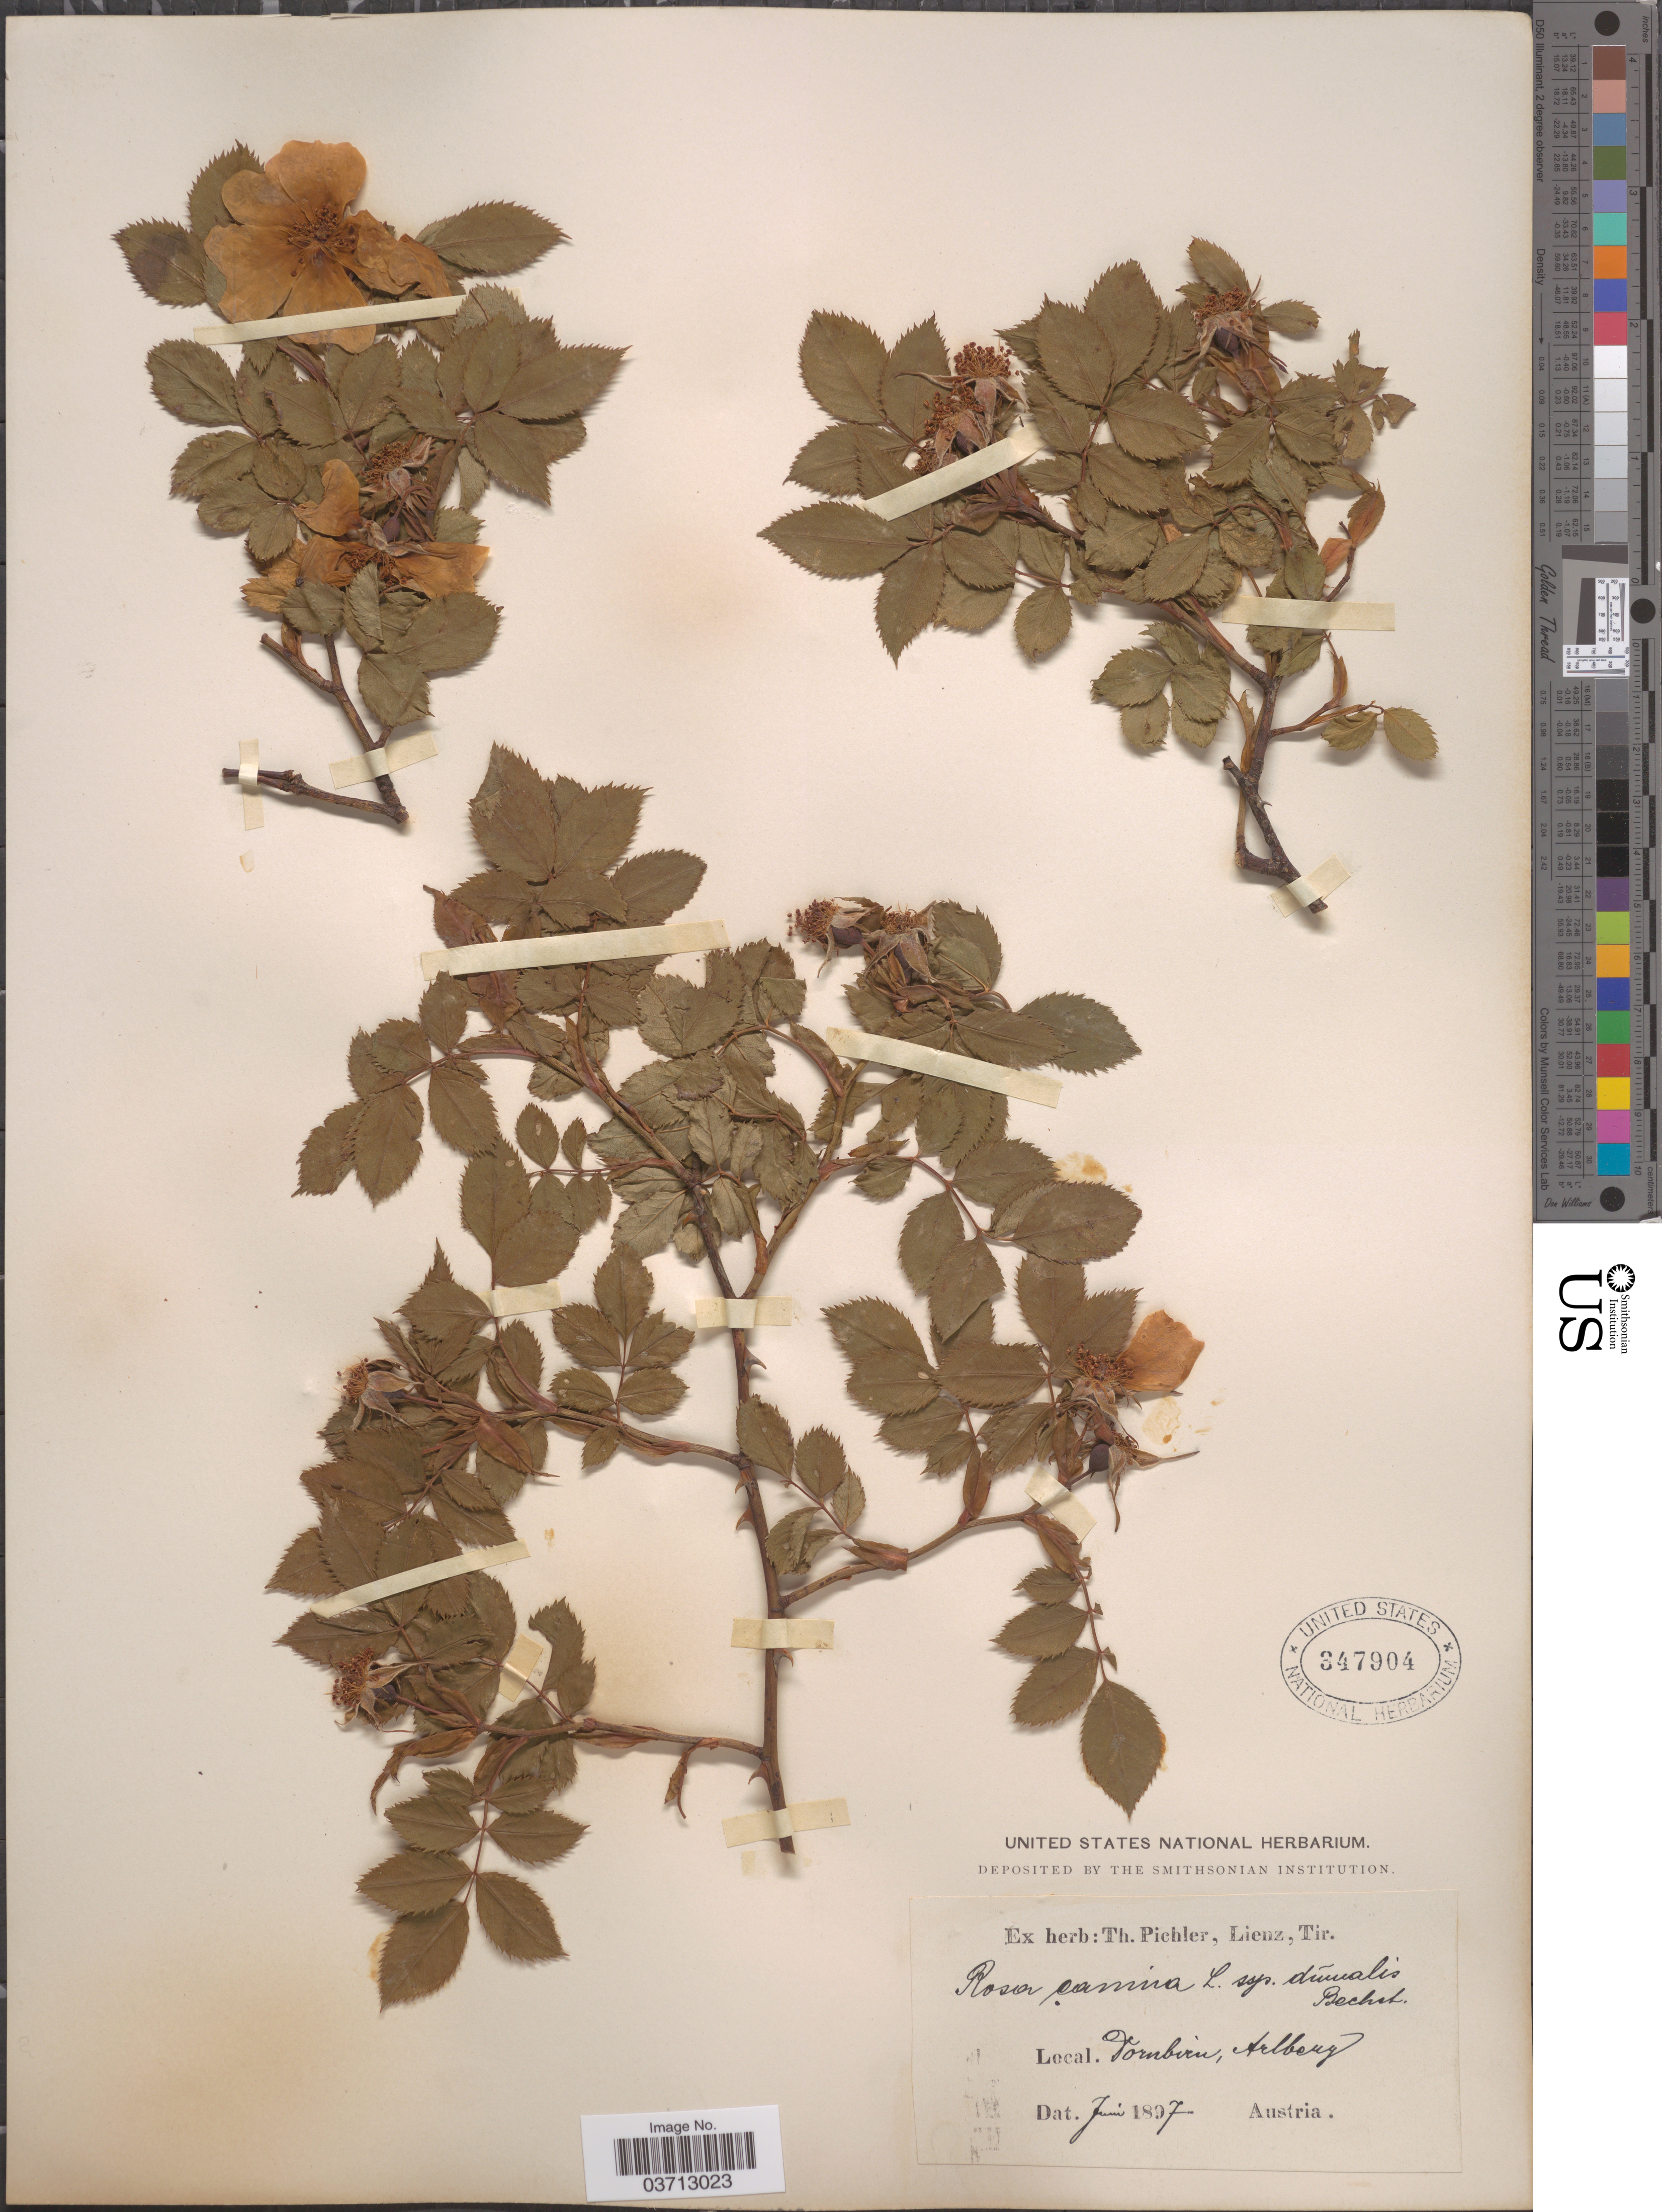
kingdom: Plantae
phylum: Tracheophyta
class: Magnoliopsida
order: Rosales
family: Rosaceae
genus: Rosa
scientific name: Rosa canina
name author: L.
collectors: ex herb. T. Pichler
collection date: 1897-06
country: Austria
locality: Tornbiru, Arlberg.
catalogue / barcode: US 347904